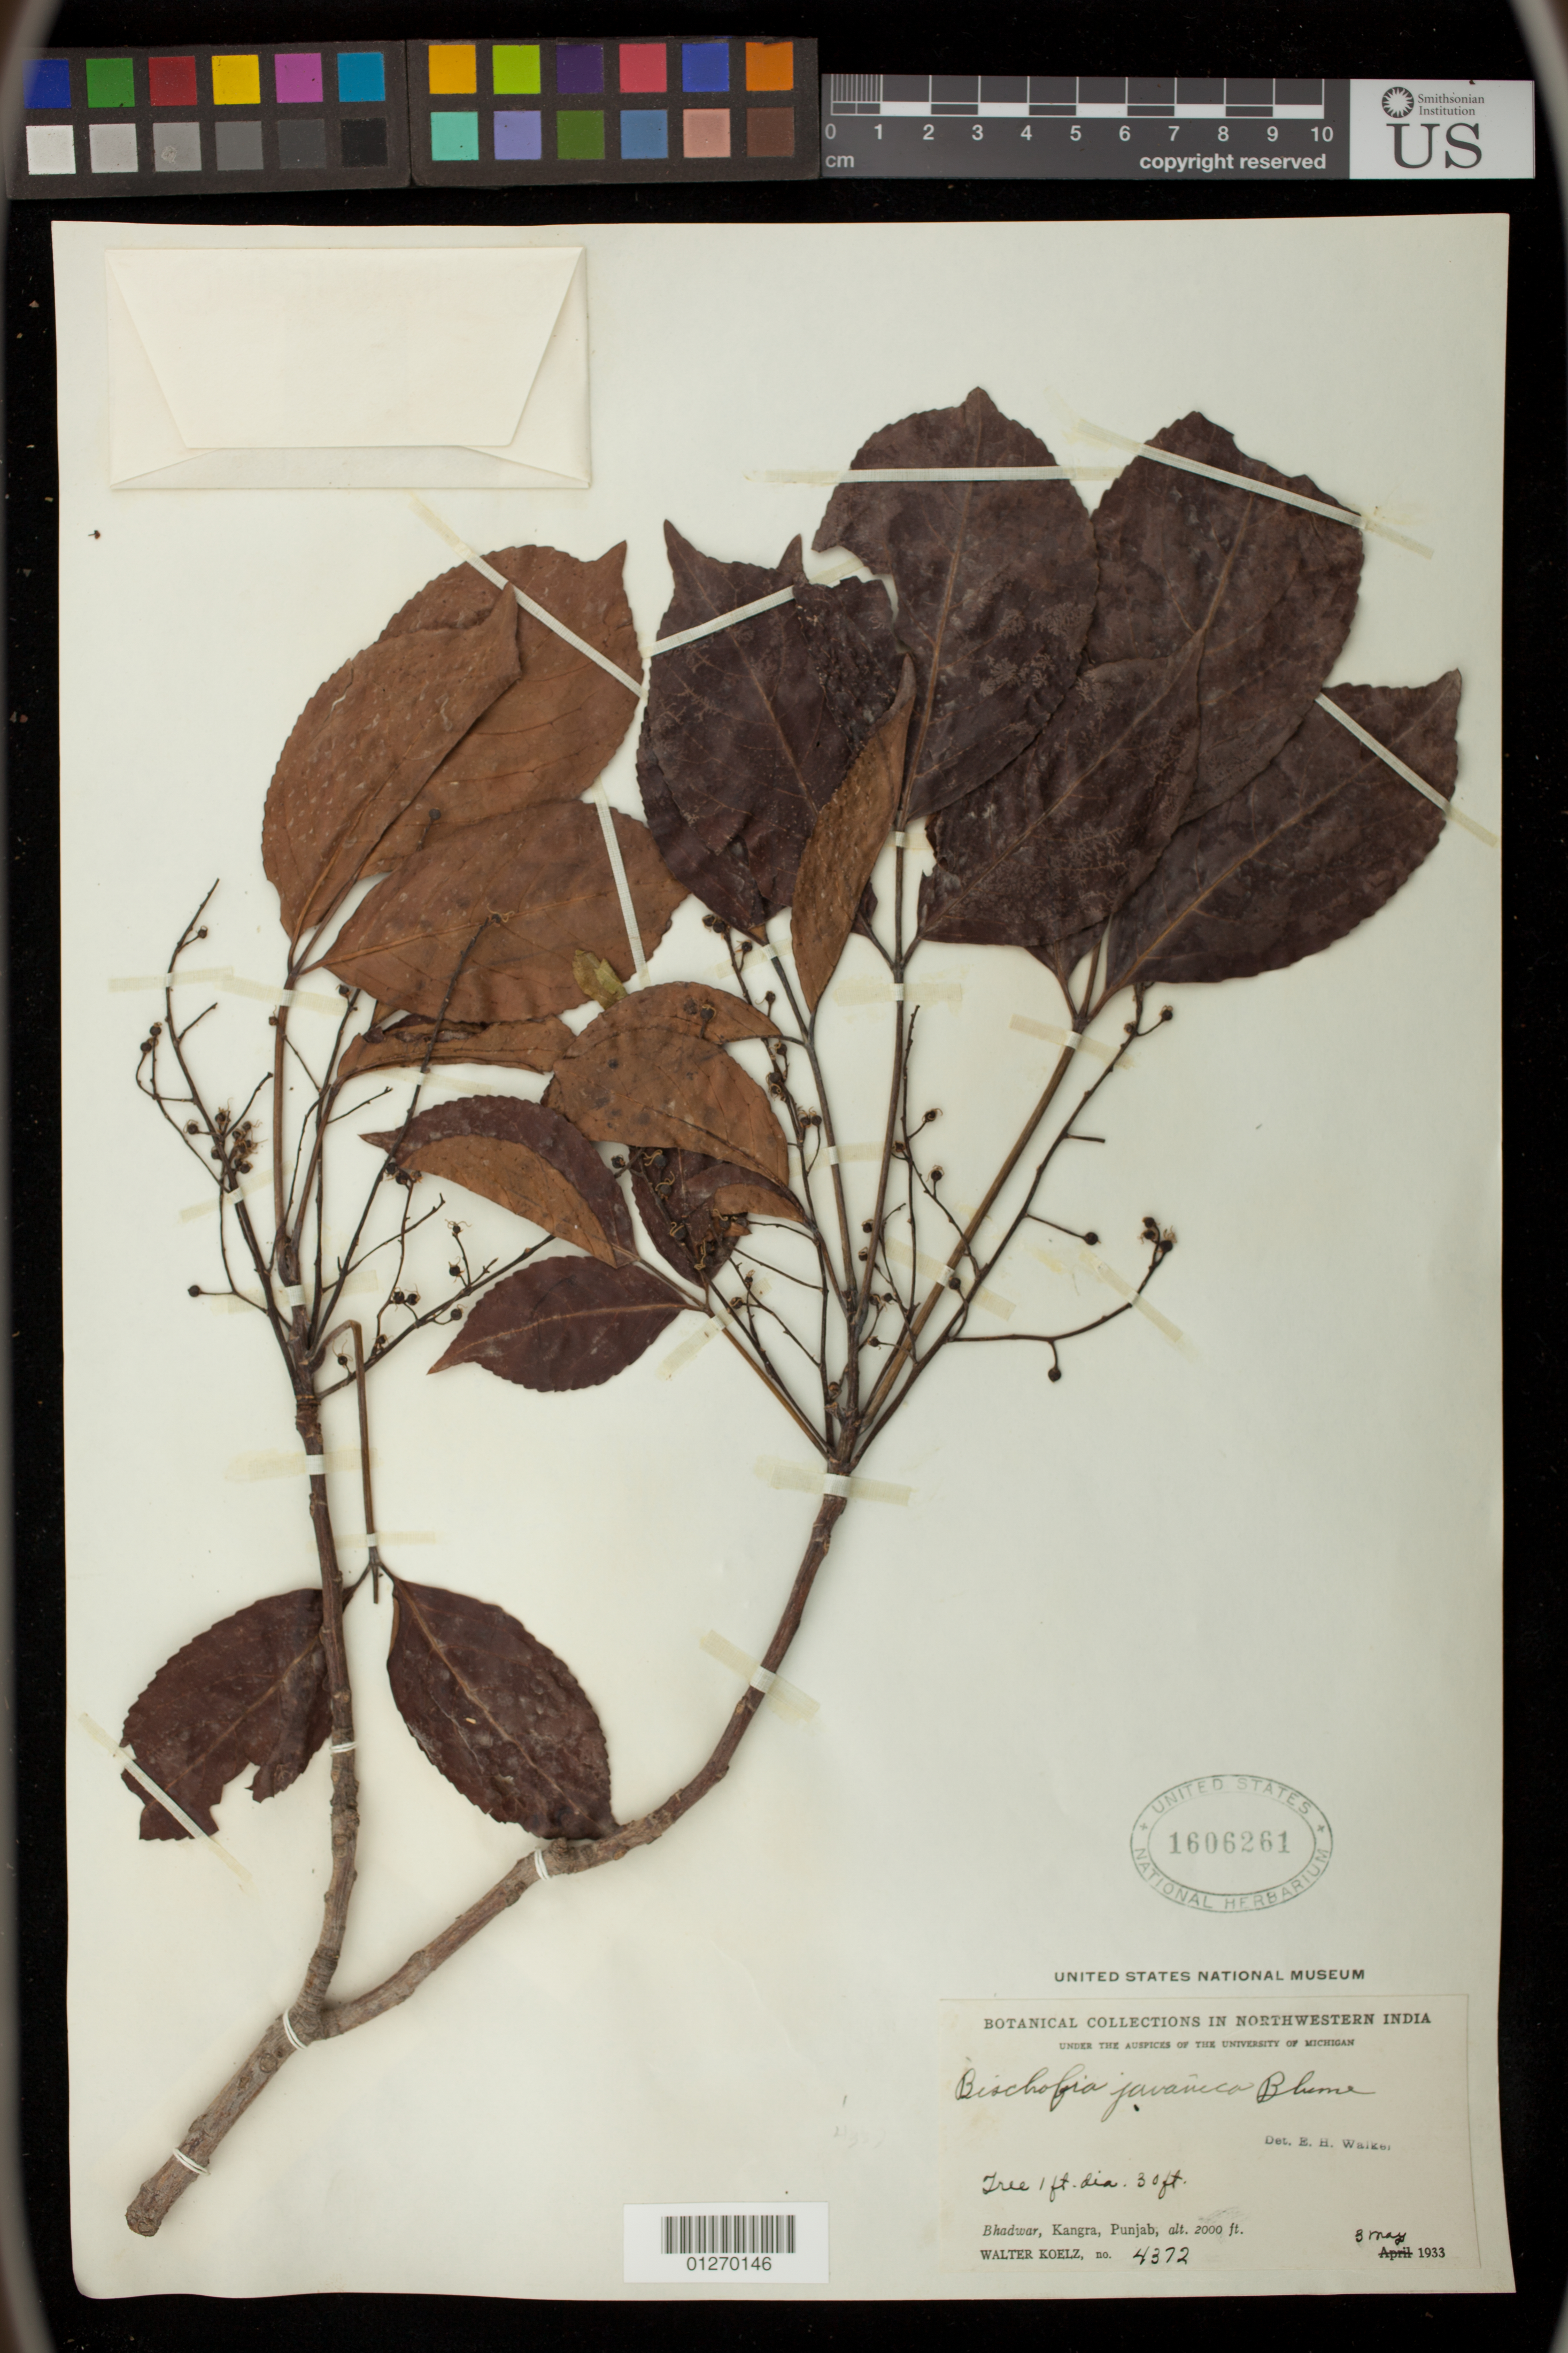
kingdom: Plantae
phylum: Tracheophyta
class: Magnoliopsida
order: Malpighiales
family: Phyllanthaceae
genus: Bischofia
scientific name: Bischofia javanica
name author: Blume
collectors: W. N. Koelz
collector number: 4372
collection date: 1933-05-03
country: India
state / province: Madhya Pradesh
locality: Bhadwar, Kangra, Punjab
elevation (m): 610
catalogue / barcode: US 1606261